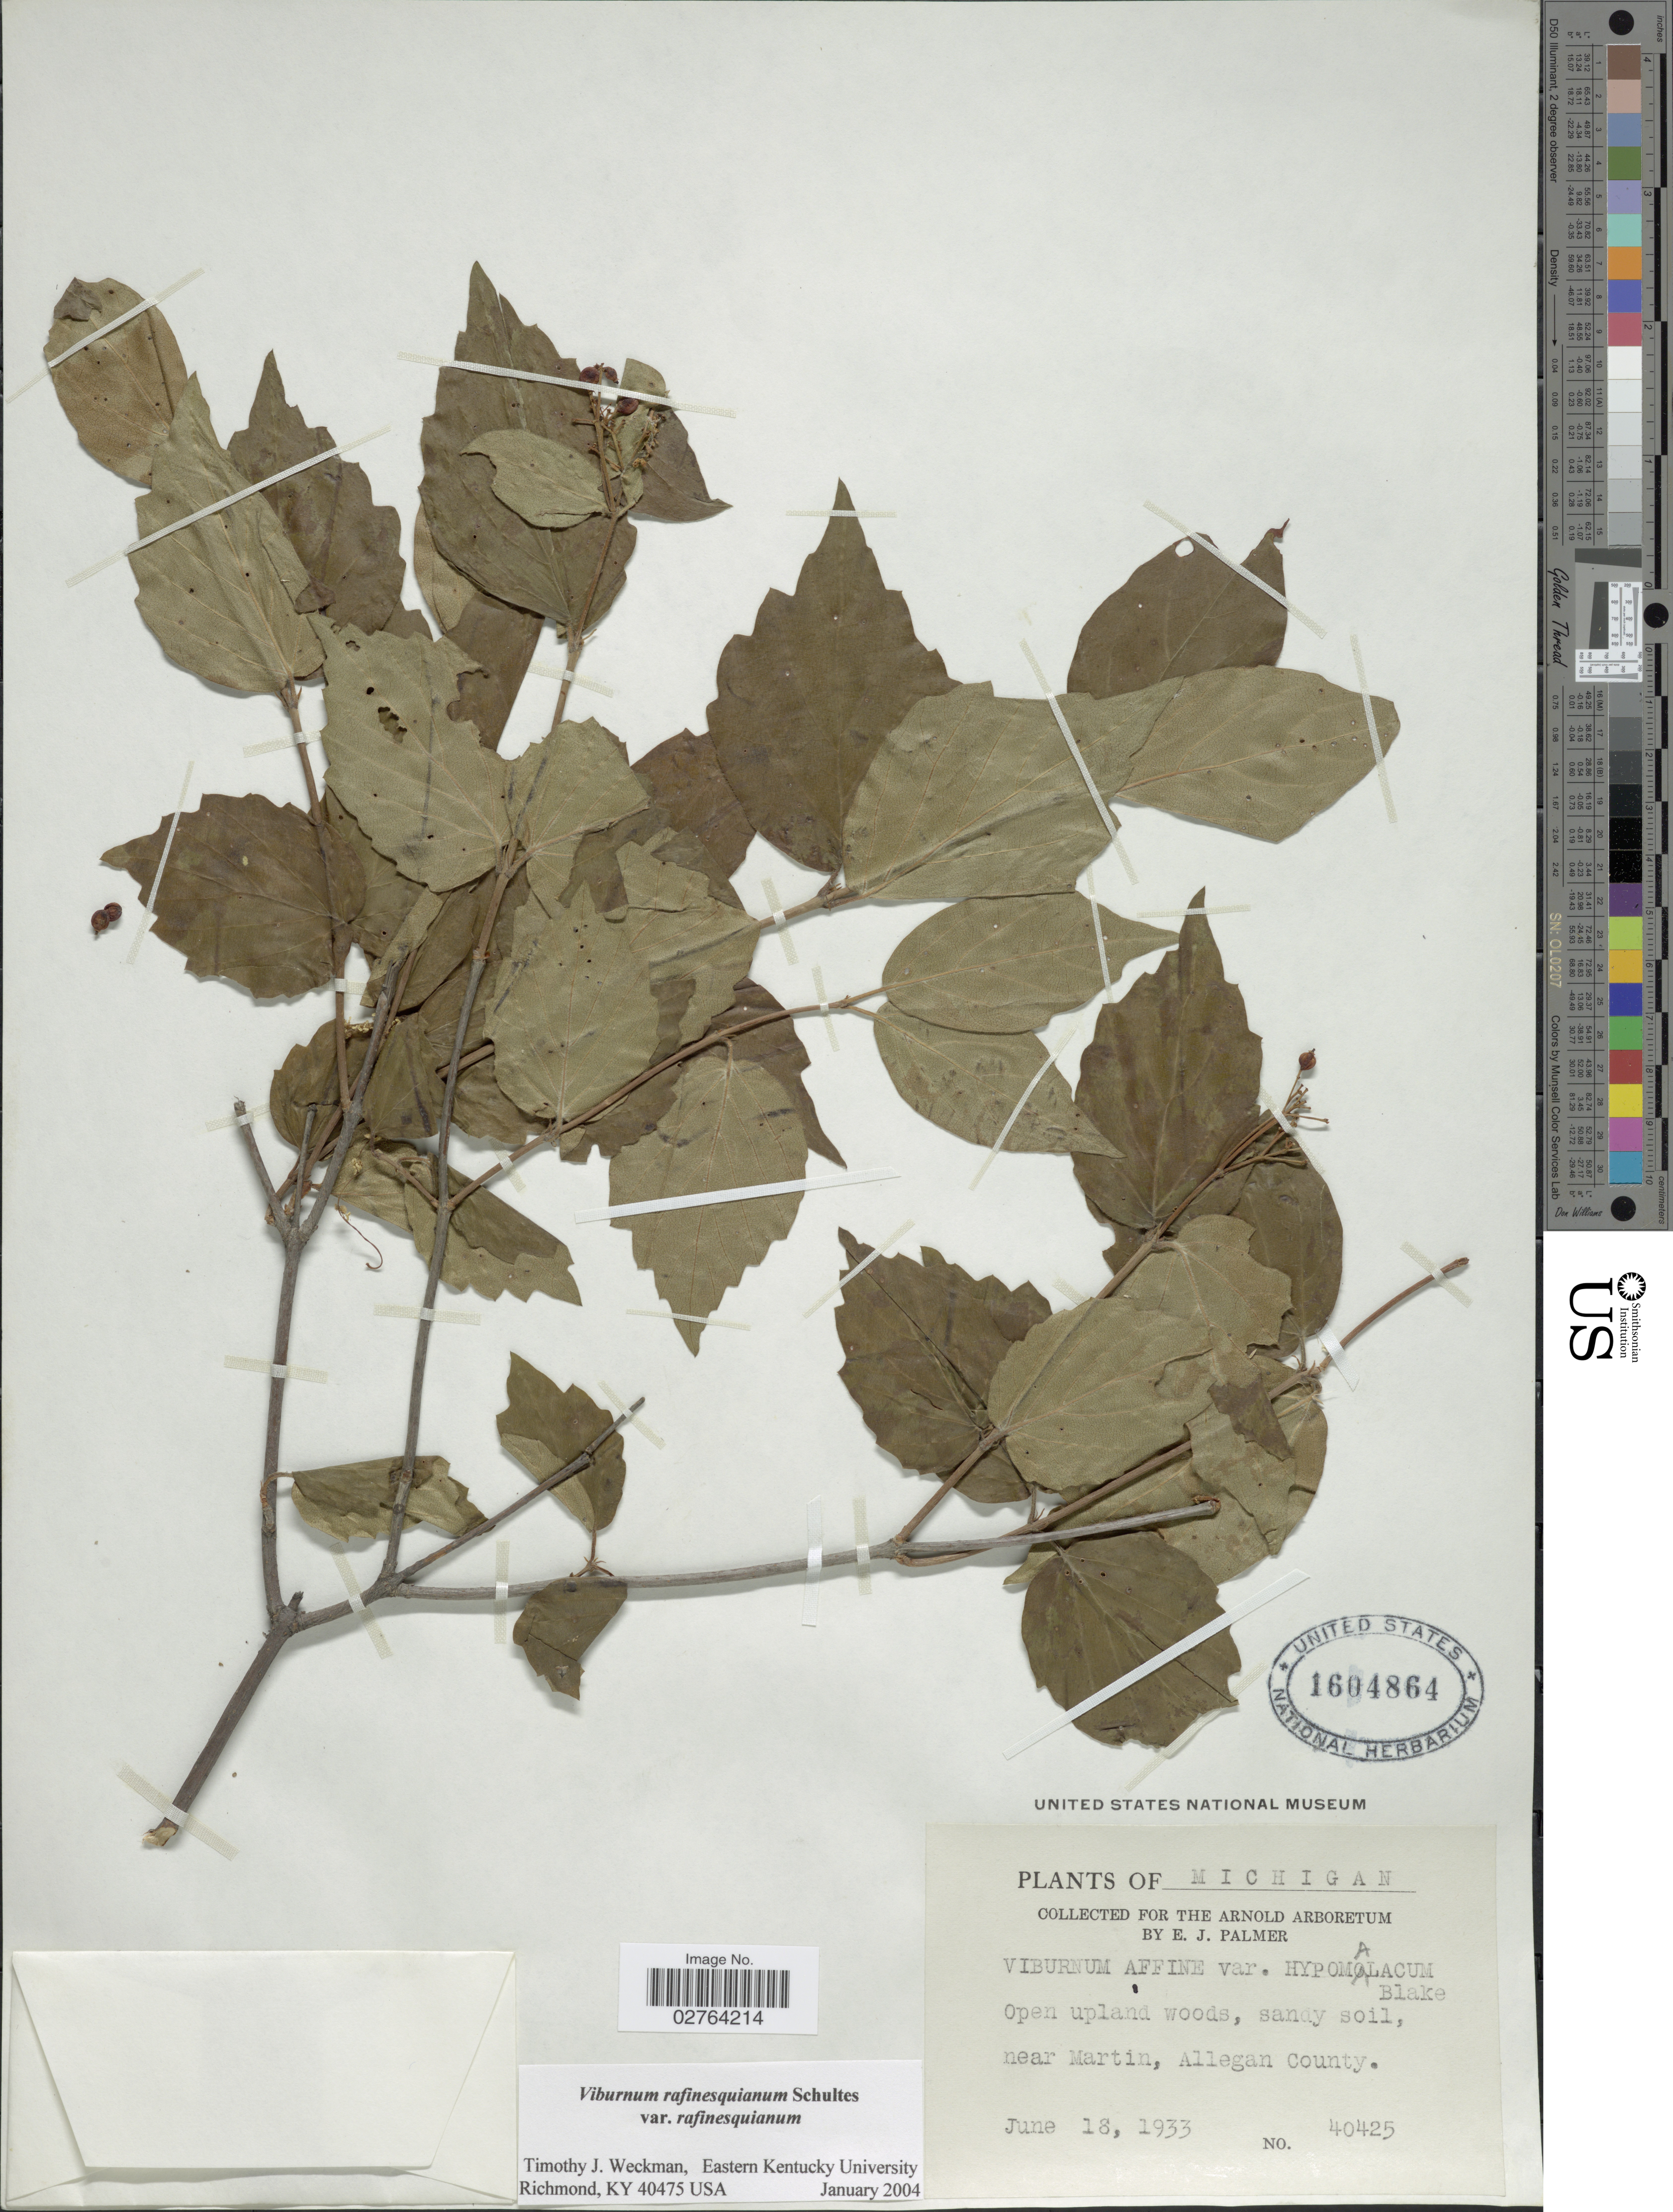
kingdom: Plantae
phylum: Tracheophyta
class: Magnoliopsida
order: Dipsacales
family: Viburnaceae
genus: Viburnum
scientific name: Viburnum rafinesqueanum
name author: Schult.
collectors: E. J. Palmer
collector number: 40425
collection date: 1933-06-18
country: United States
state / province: Michigan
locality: Near Martin, Allegan County.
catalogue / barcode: US 1604864